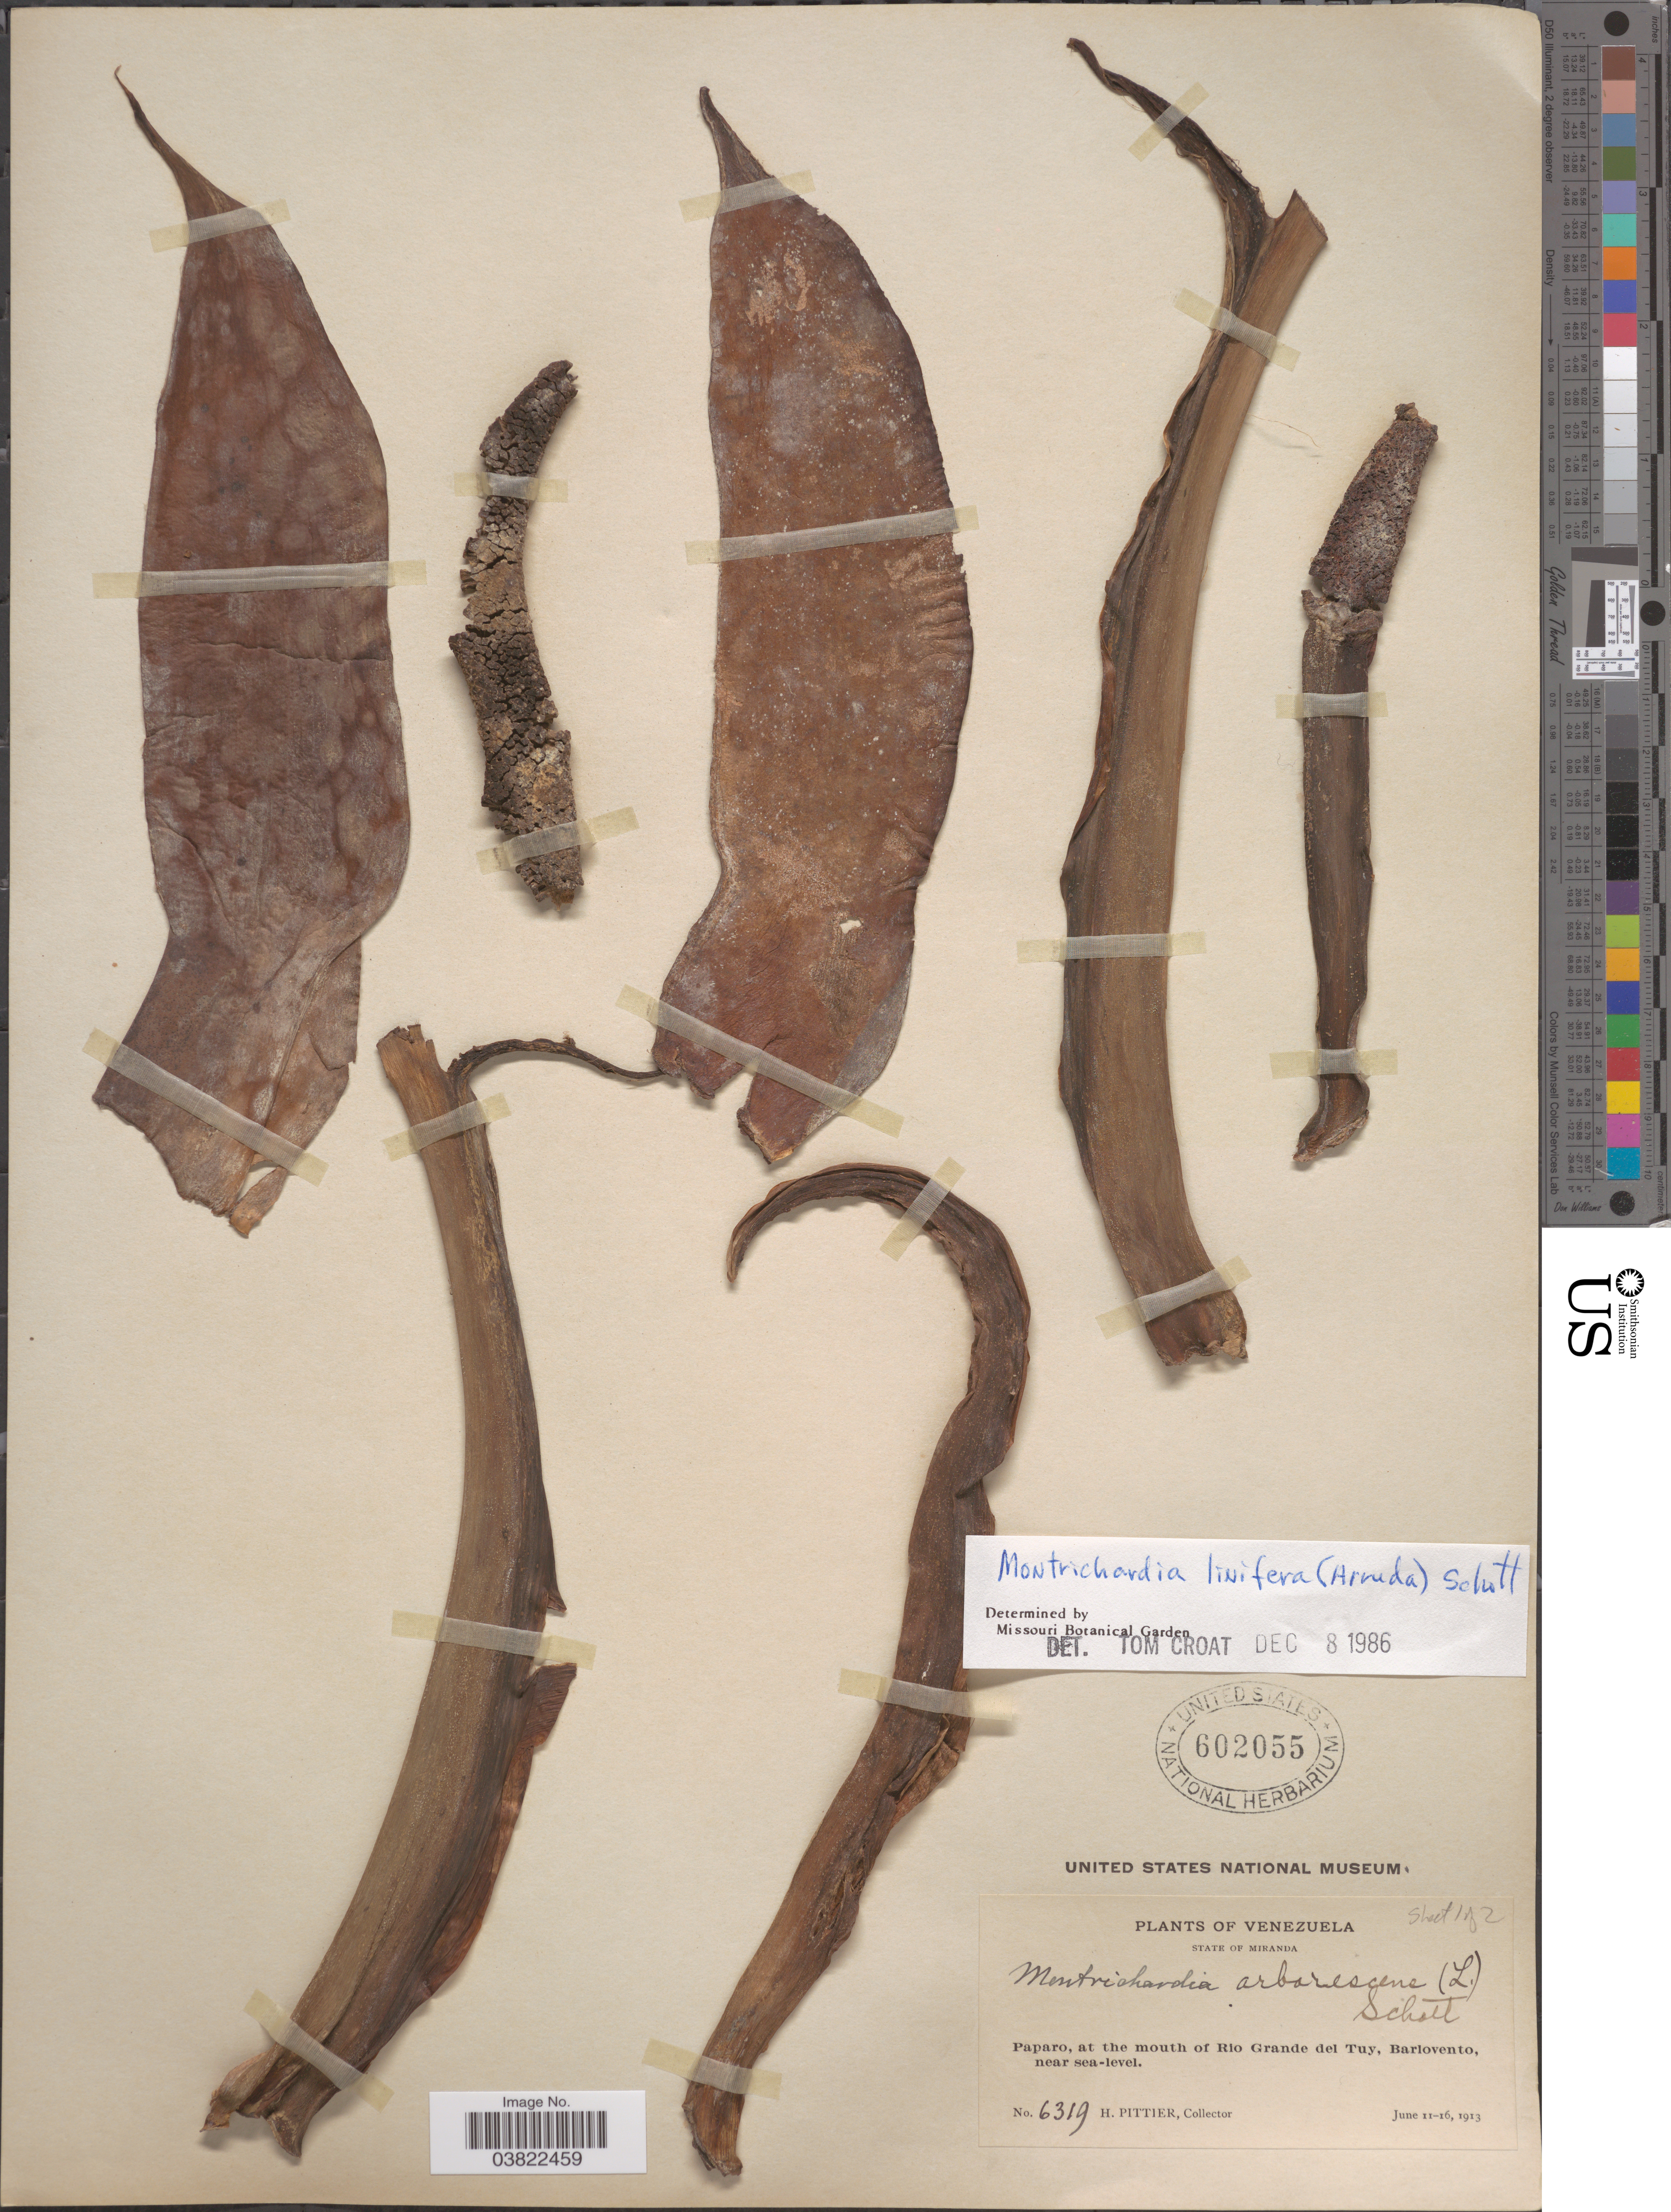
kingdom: Plantae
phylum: Tracheophyta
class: Liliopsida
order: Alismatales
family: Araceae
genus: Montrichardia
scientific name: Montrichardia linifera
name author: (Arruda) Schott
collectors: H. F. Pittier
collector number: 6319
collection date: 1913-06-11/1913-06-16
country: Venezuela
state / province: Miranda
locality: Paparo, at the mouth of Rio Grande del Tuy, Bariovento.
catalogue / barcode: US 602055